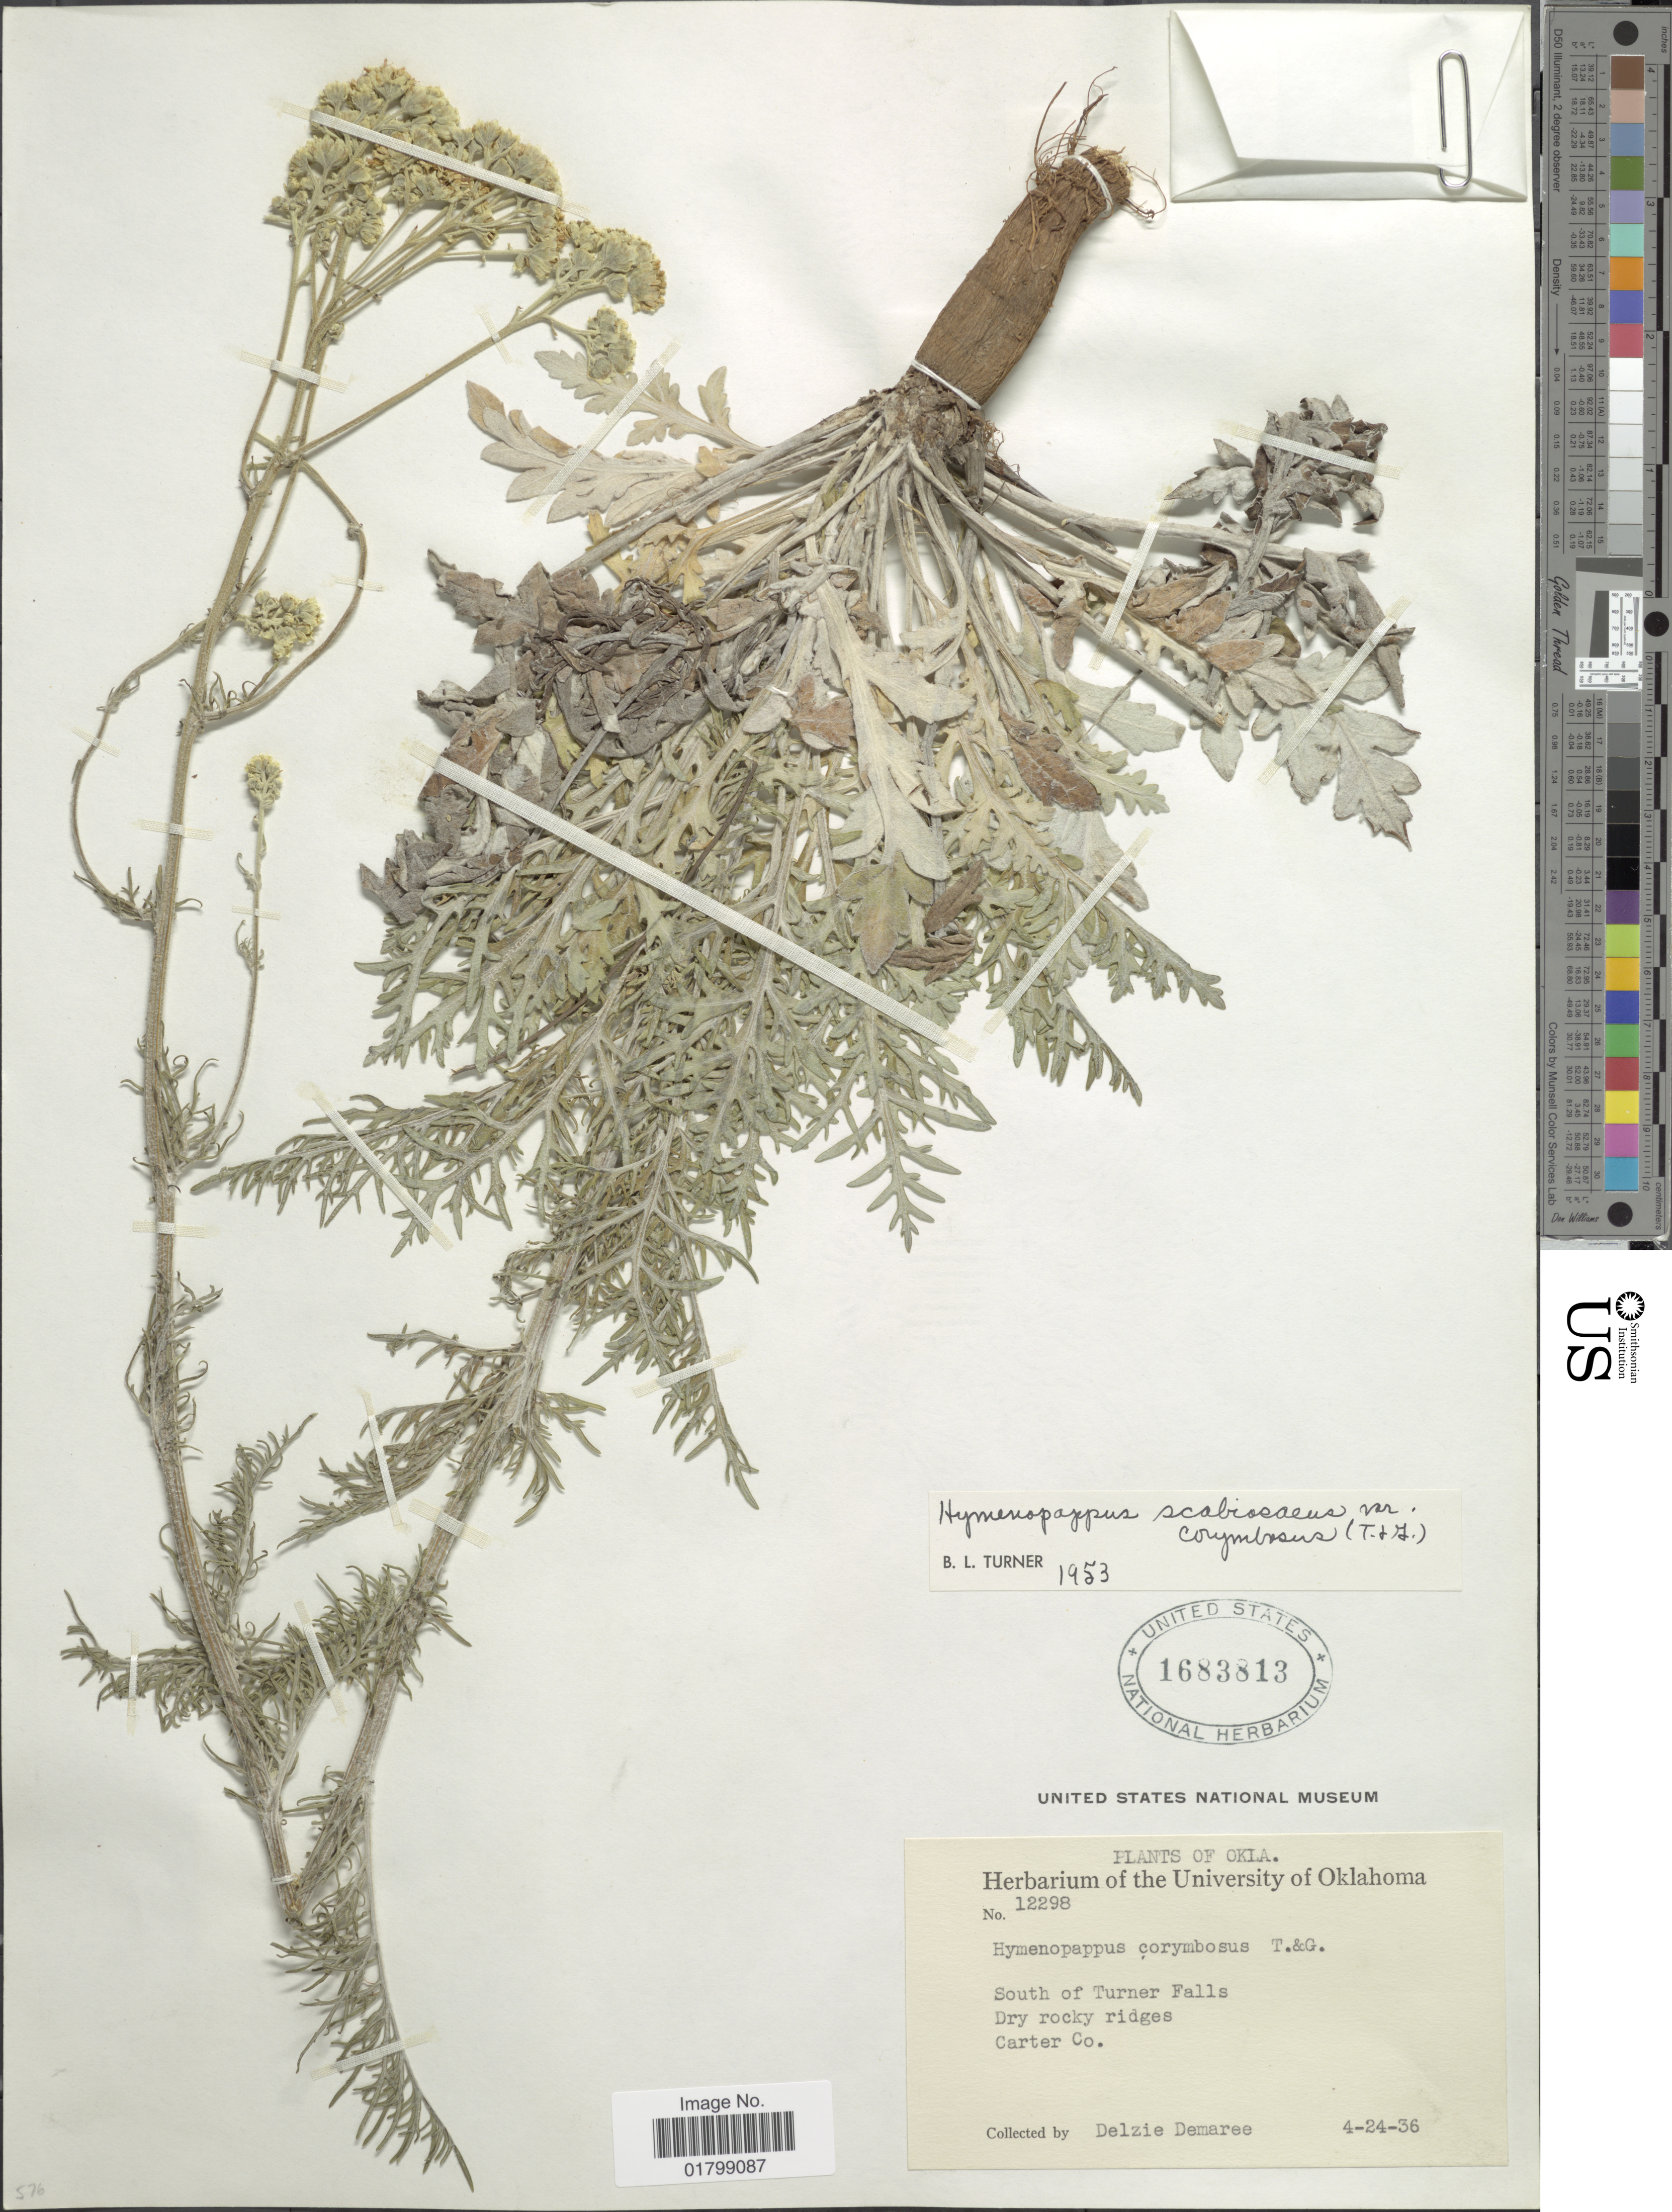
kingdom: Plantae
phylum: Tracheophyta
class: Magnoliopsida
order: Asterales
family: Asteraceae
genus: Hymenopappus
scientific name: Hymenopappus scabiosaeus var. corymbosus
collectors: D. Demaree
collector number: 12298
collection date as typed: Transcribed d/m/y: 24/4/36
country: United States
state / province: Oklahoma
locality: South of Turner Falls, Carter Co.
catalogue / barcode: US 1683813